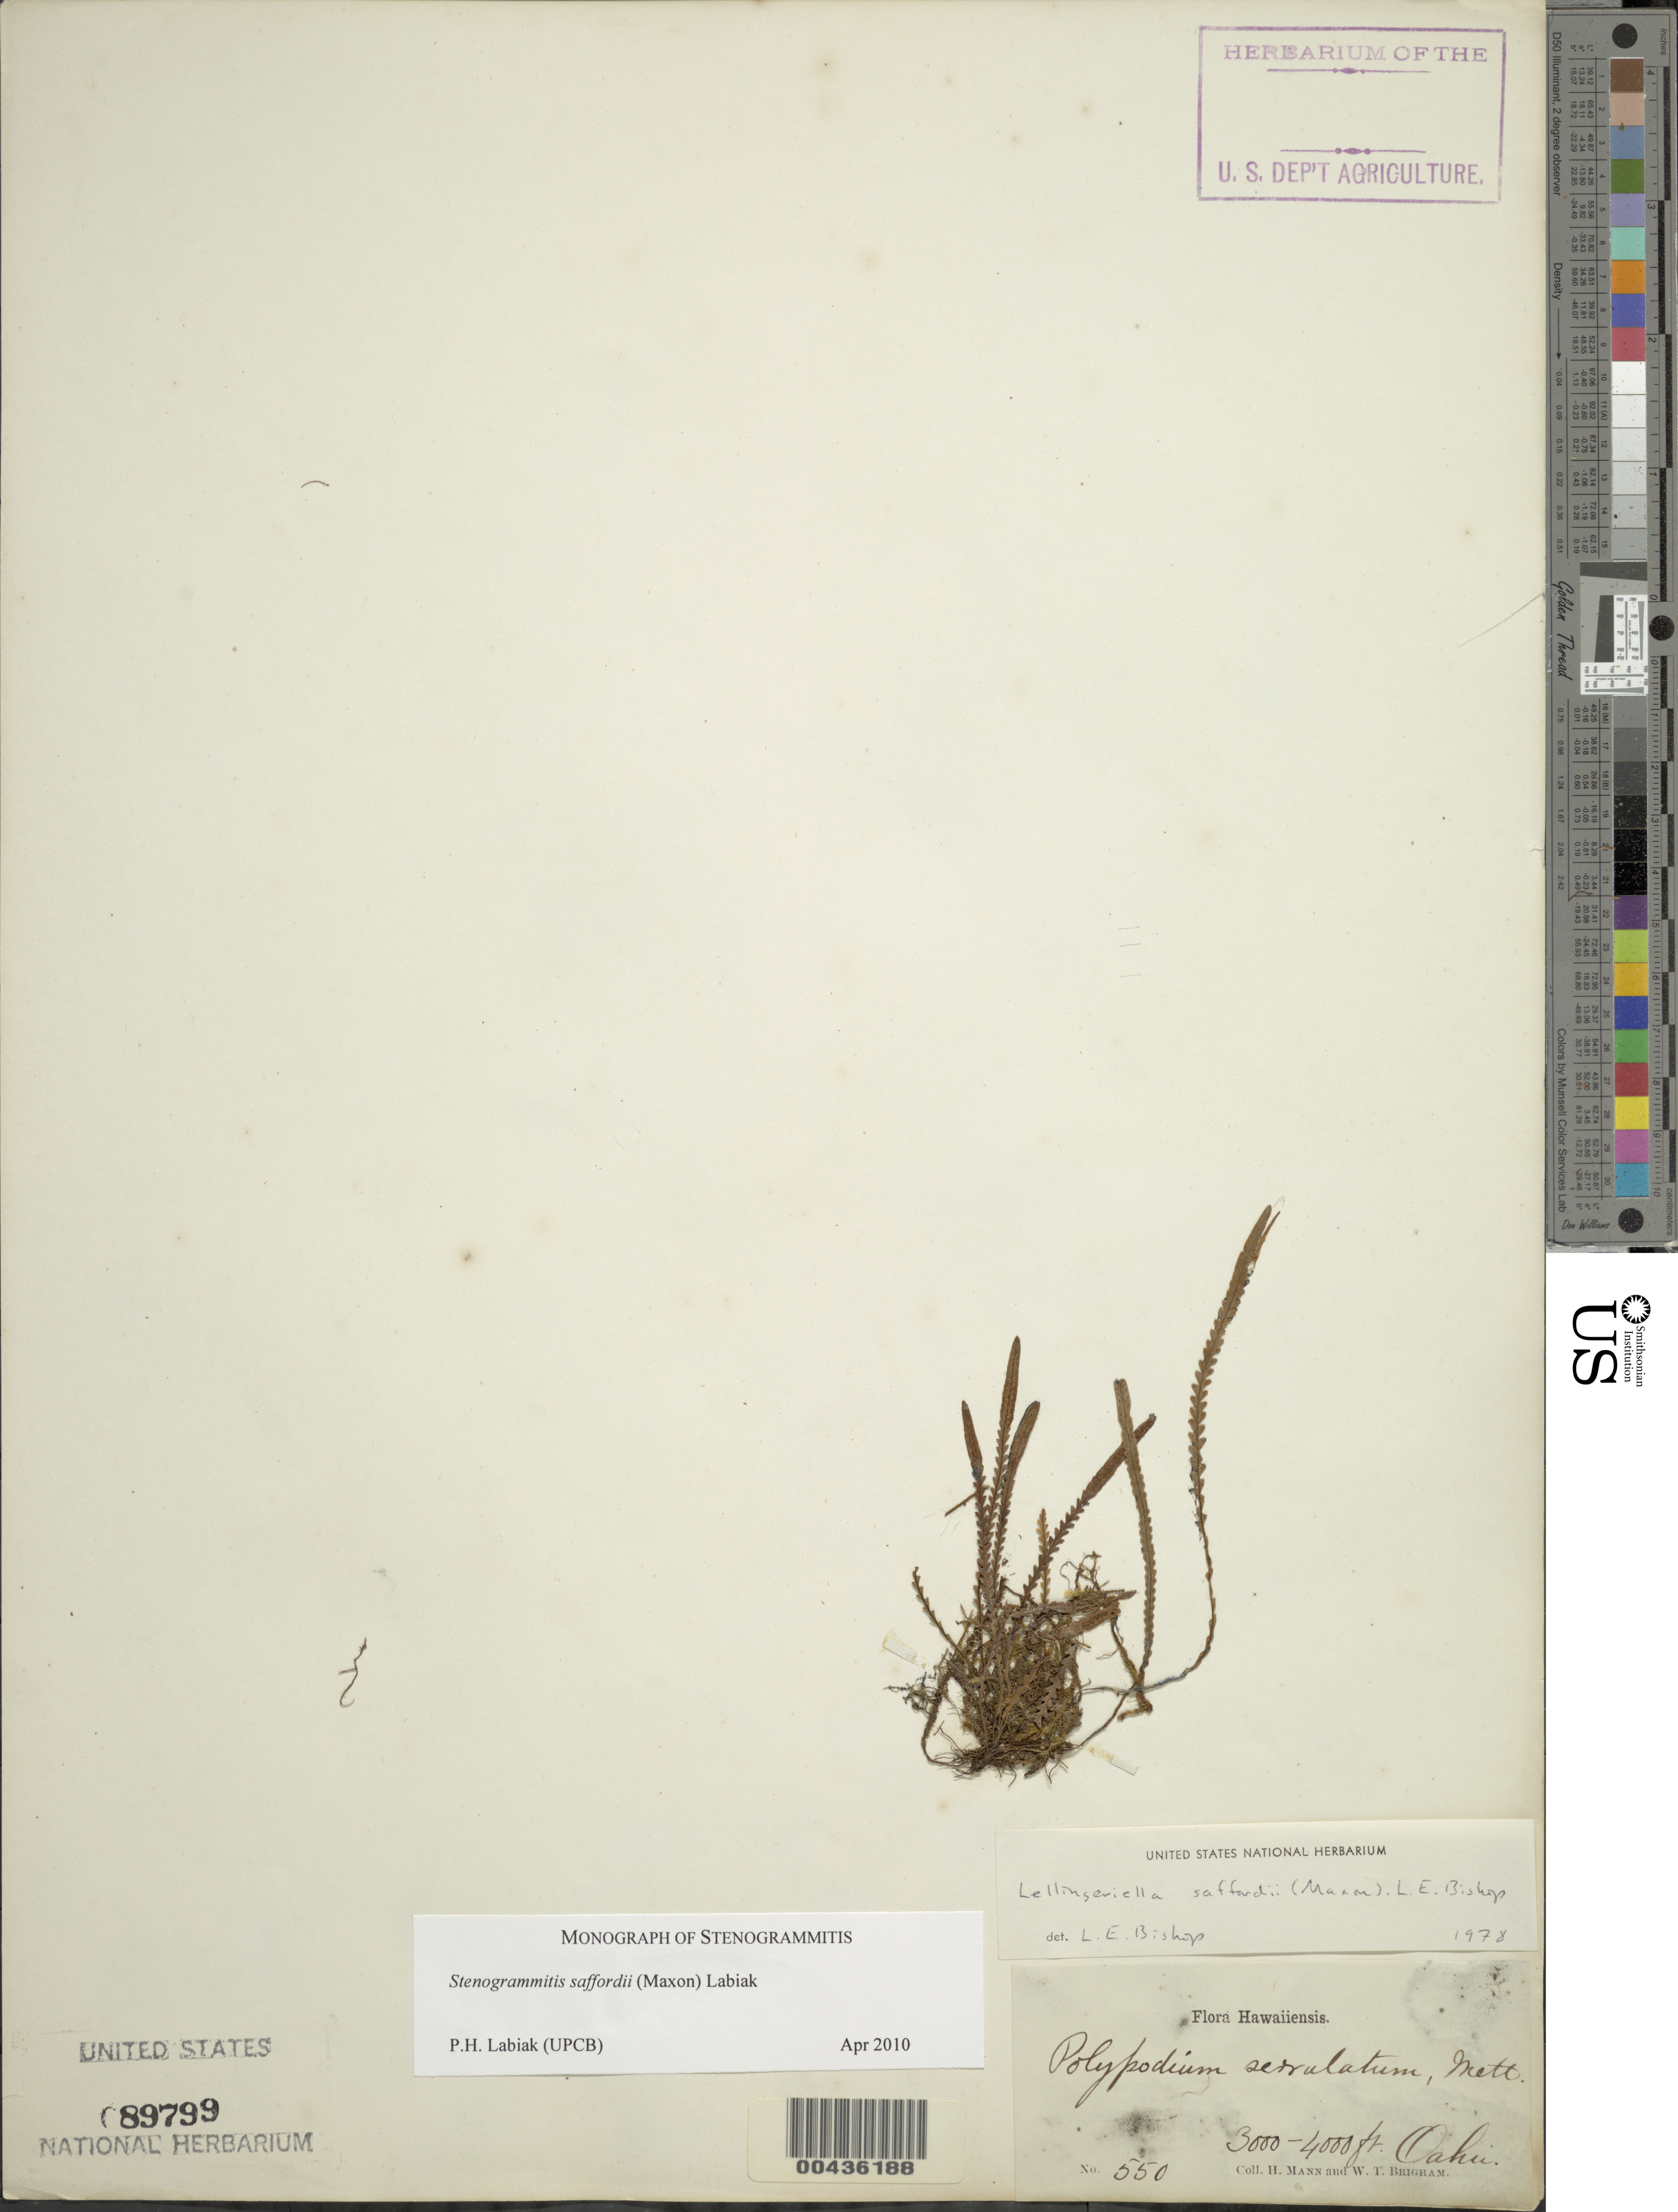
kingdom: Plantae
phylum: Tracheophyta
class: Polypodiopsida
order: Polypodiales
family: Polypodiaceae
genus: Stenogrammitis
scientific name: Stenogrammitis saffordii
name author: (Maxon) Labiak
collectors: H. Mann & W. T. Brigham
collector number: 550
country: United States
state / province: Hawaii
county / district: Honolulu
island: Oahu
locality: Oahu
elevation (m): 914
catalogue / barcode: US 89799